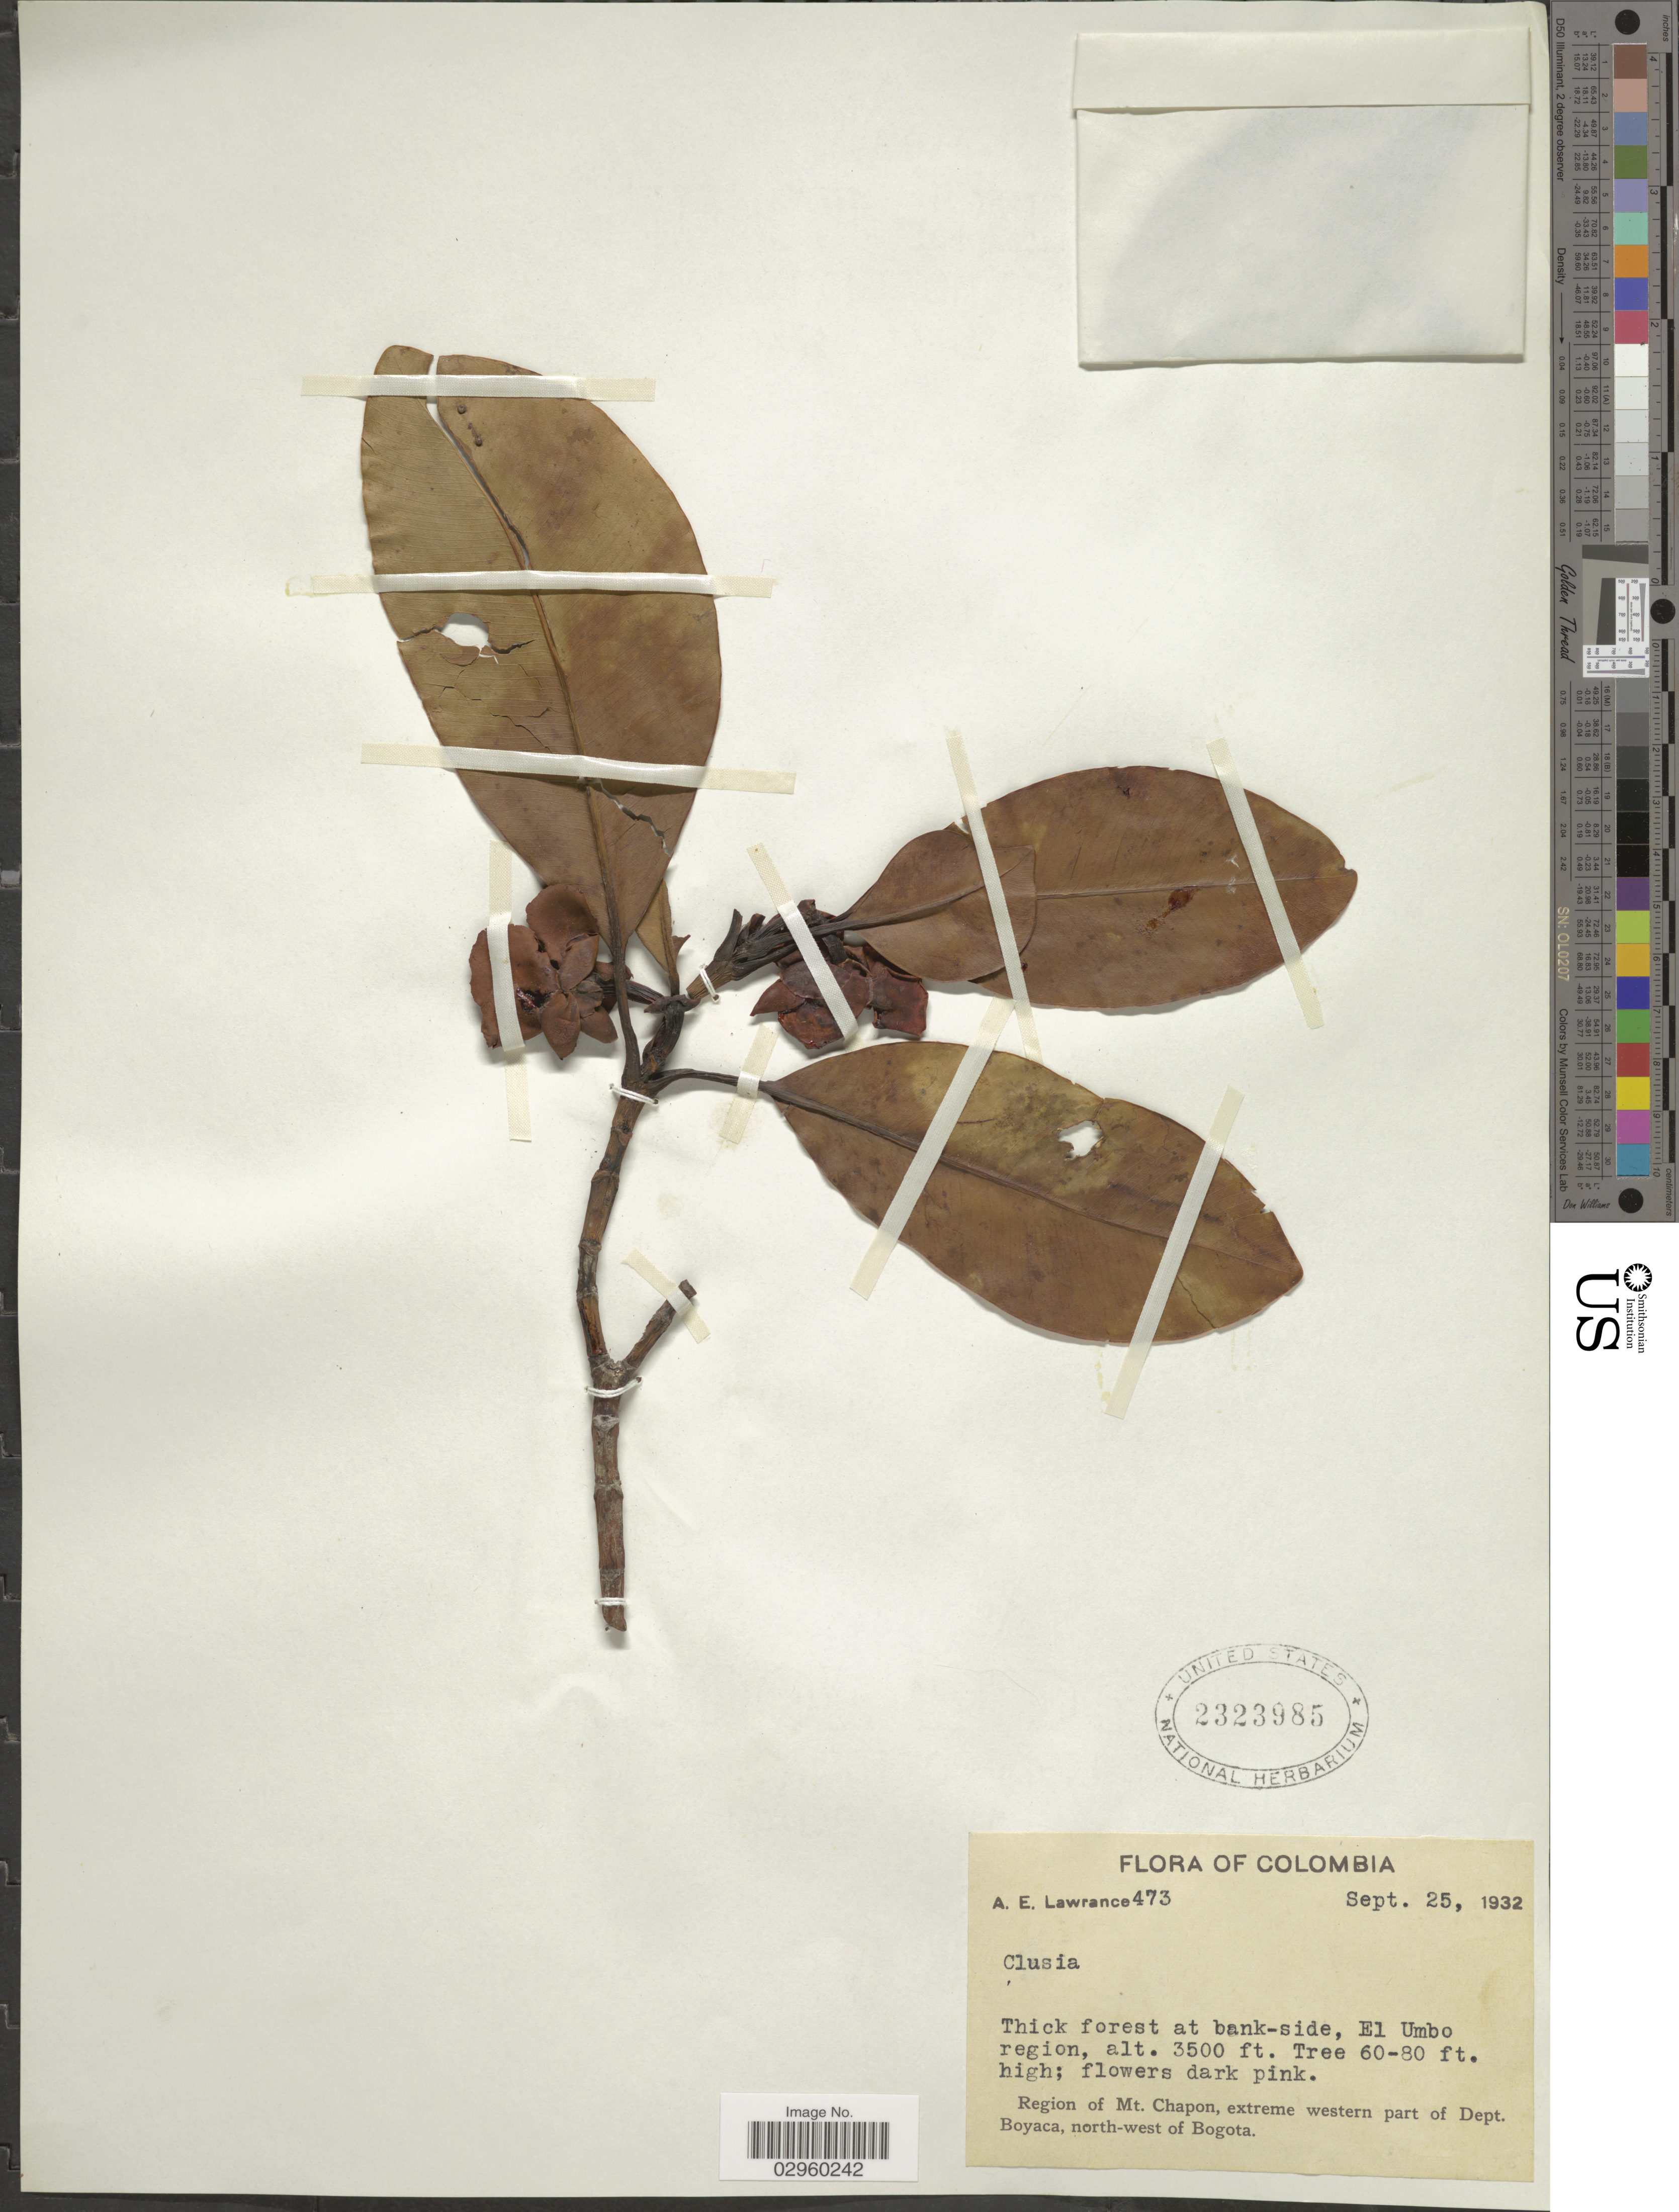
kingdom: Plantae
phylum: Tracheophyta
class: Magnoliopsida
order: Malpighiales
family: Clusiaceae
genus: Clusia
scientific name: Clusia sp.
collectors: A. Lawrence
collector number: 473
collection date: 1932-09-25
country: Colombia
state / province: Boyacá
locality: El Umbo region, Region of Mt. Chapon, extreme western part of Dept. Boyaca, north-west of Bogota.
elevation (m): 1067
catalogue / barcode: US 2323985